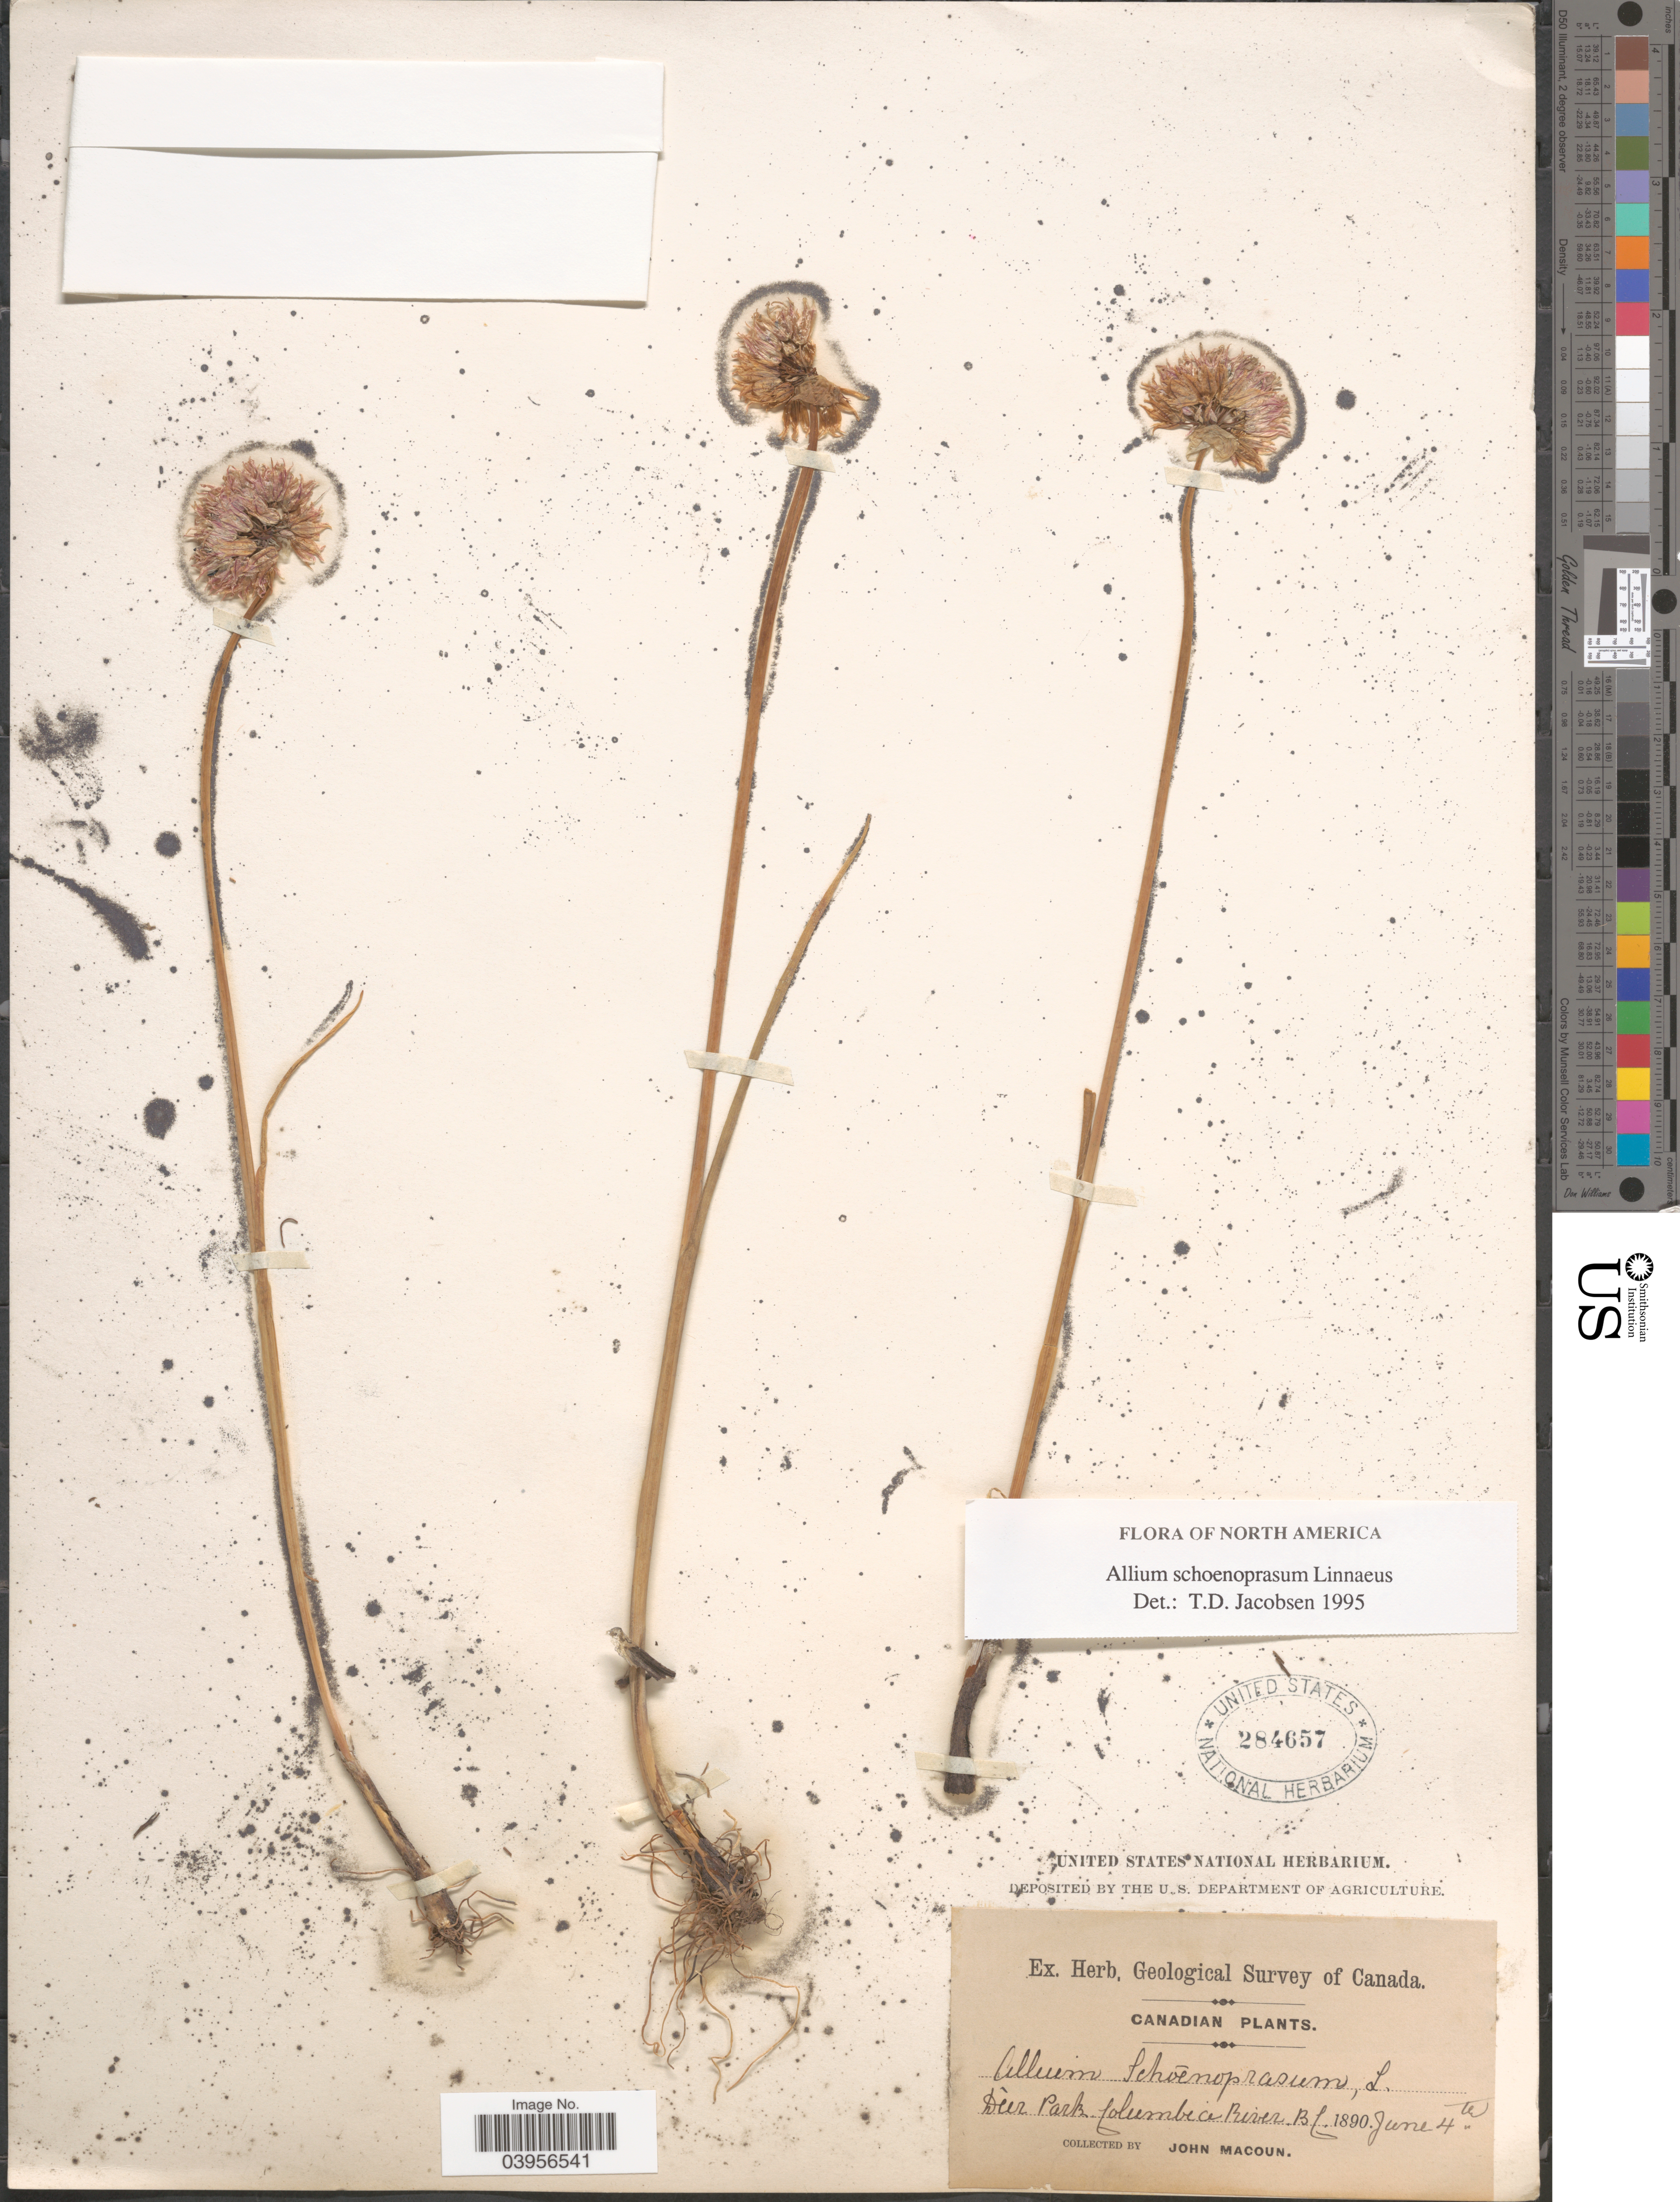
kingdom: Plantae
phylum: Tracheophyta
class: Liliopsida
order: Asparagales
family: Amaryllidaceae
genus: Allium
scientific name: Allium schoenoprasum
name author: L.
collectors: J. Macoun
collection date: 1890-06-04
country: Canada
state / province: British Columbia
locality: Deer Park. Columbia River.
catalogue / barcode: US 284657